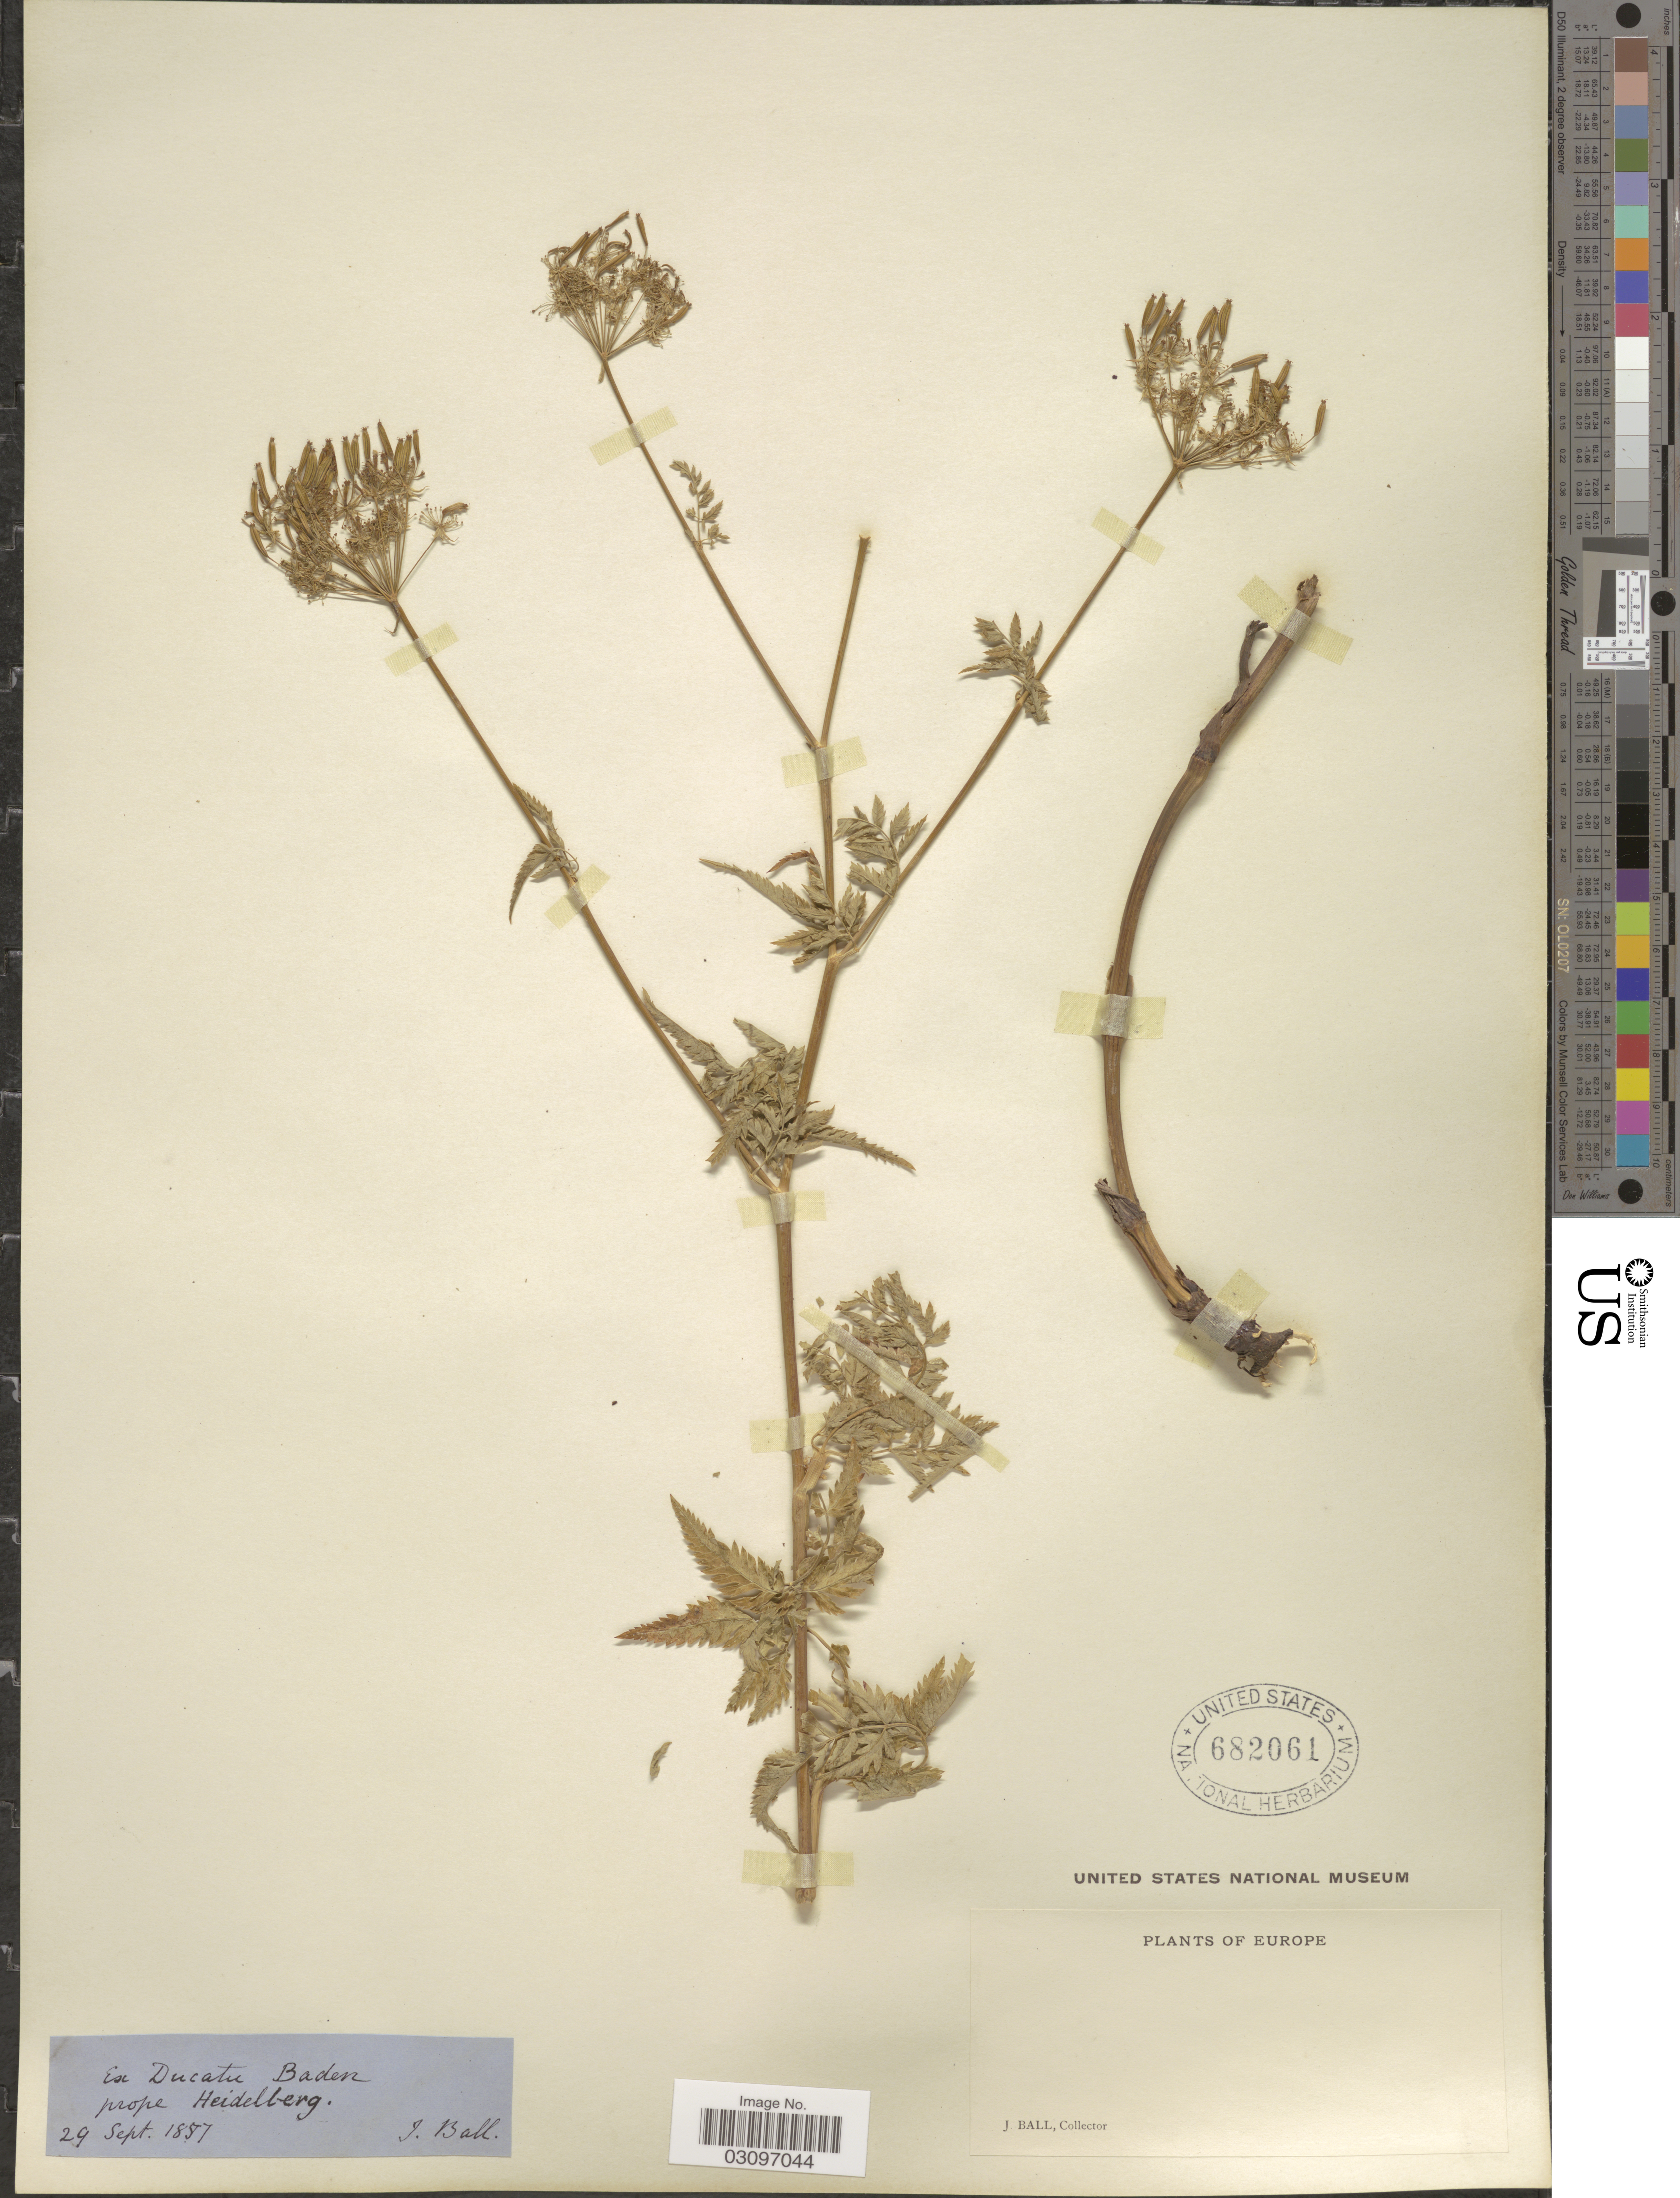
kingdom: Plantae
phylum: Tracheophyta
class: Magnoliopsida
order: Apiales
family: Apiaceae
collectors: J. Ball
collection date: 1887-09-29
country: Germany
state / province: Baden-Württemberg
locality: Ex Ducatu Baden prope Heidelberg.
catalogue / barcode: US 682061